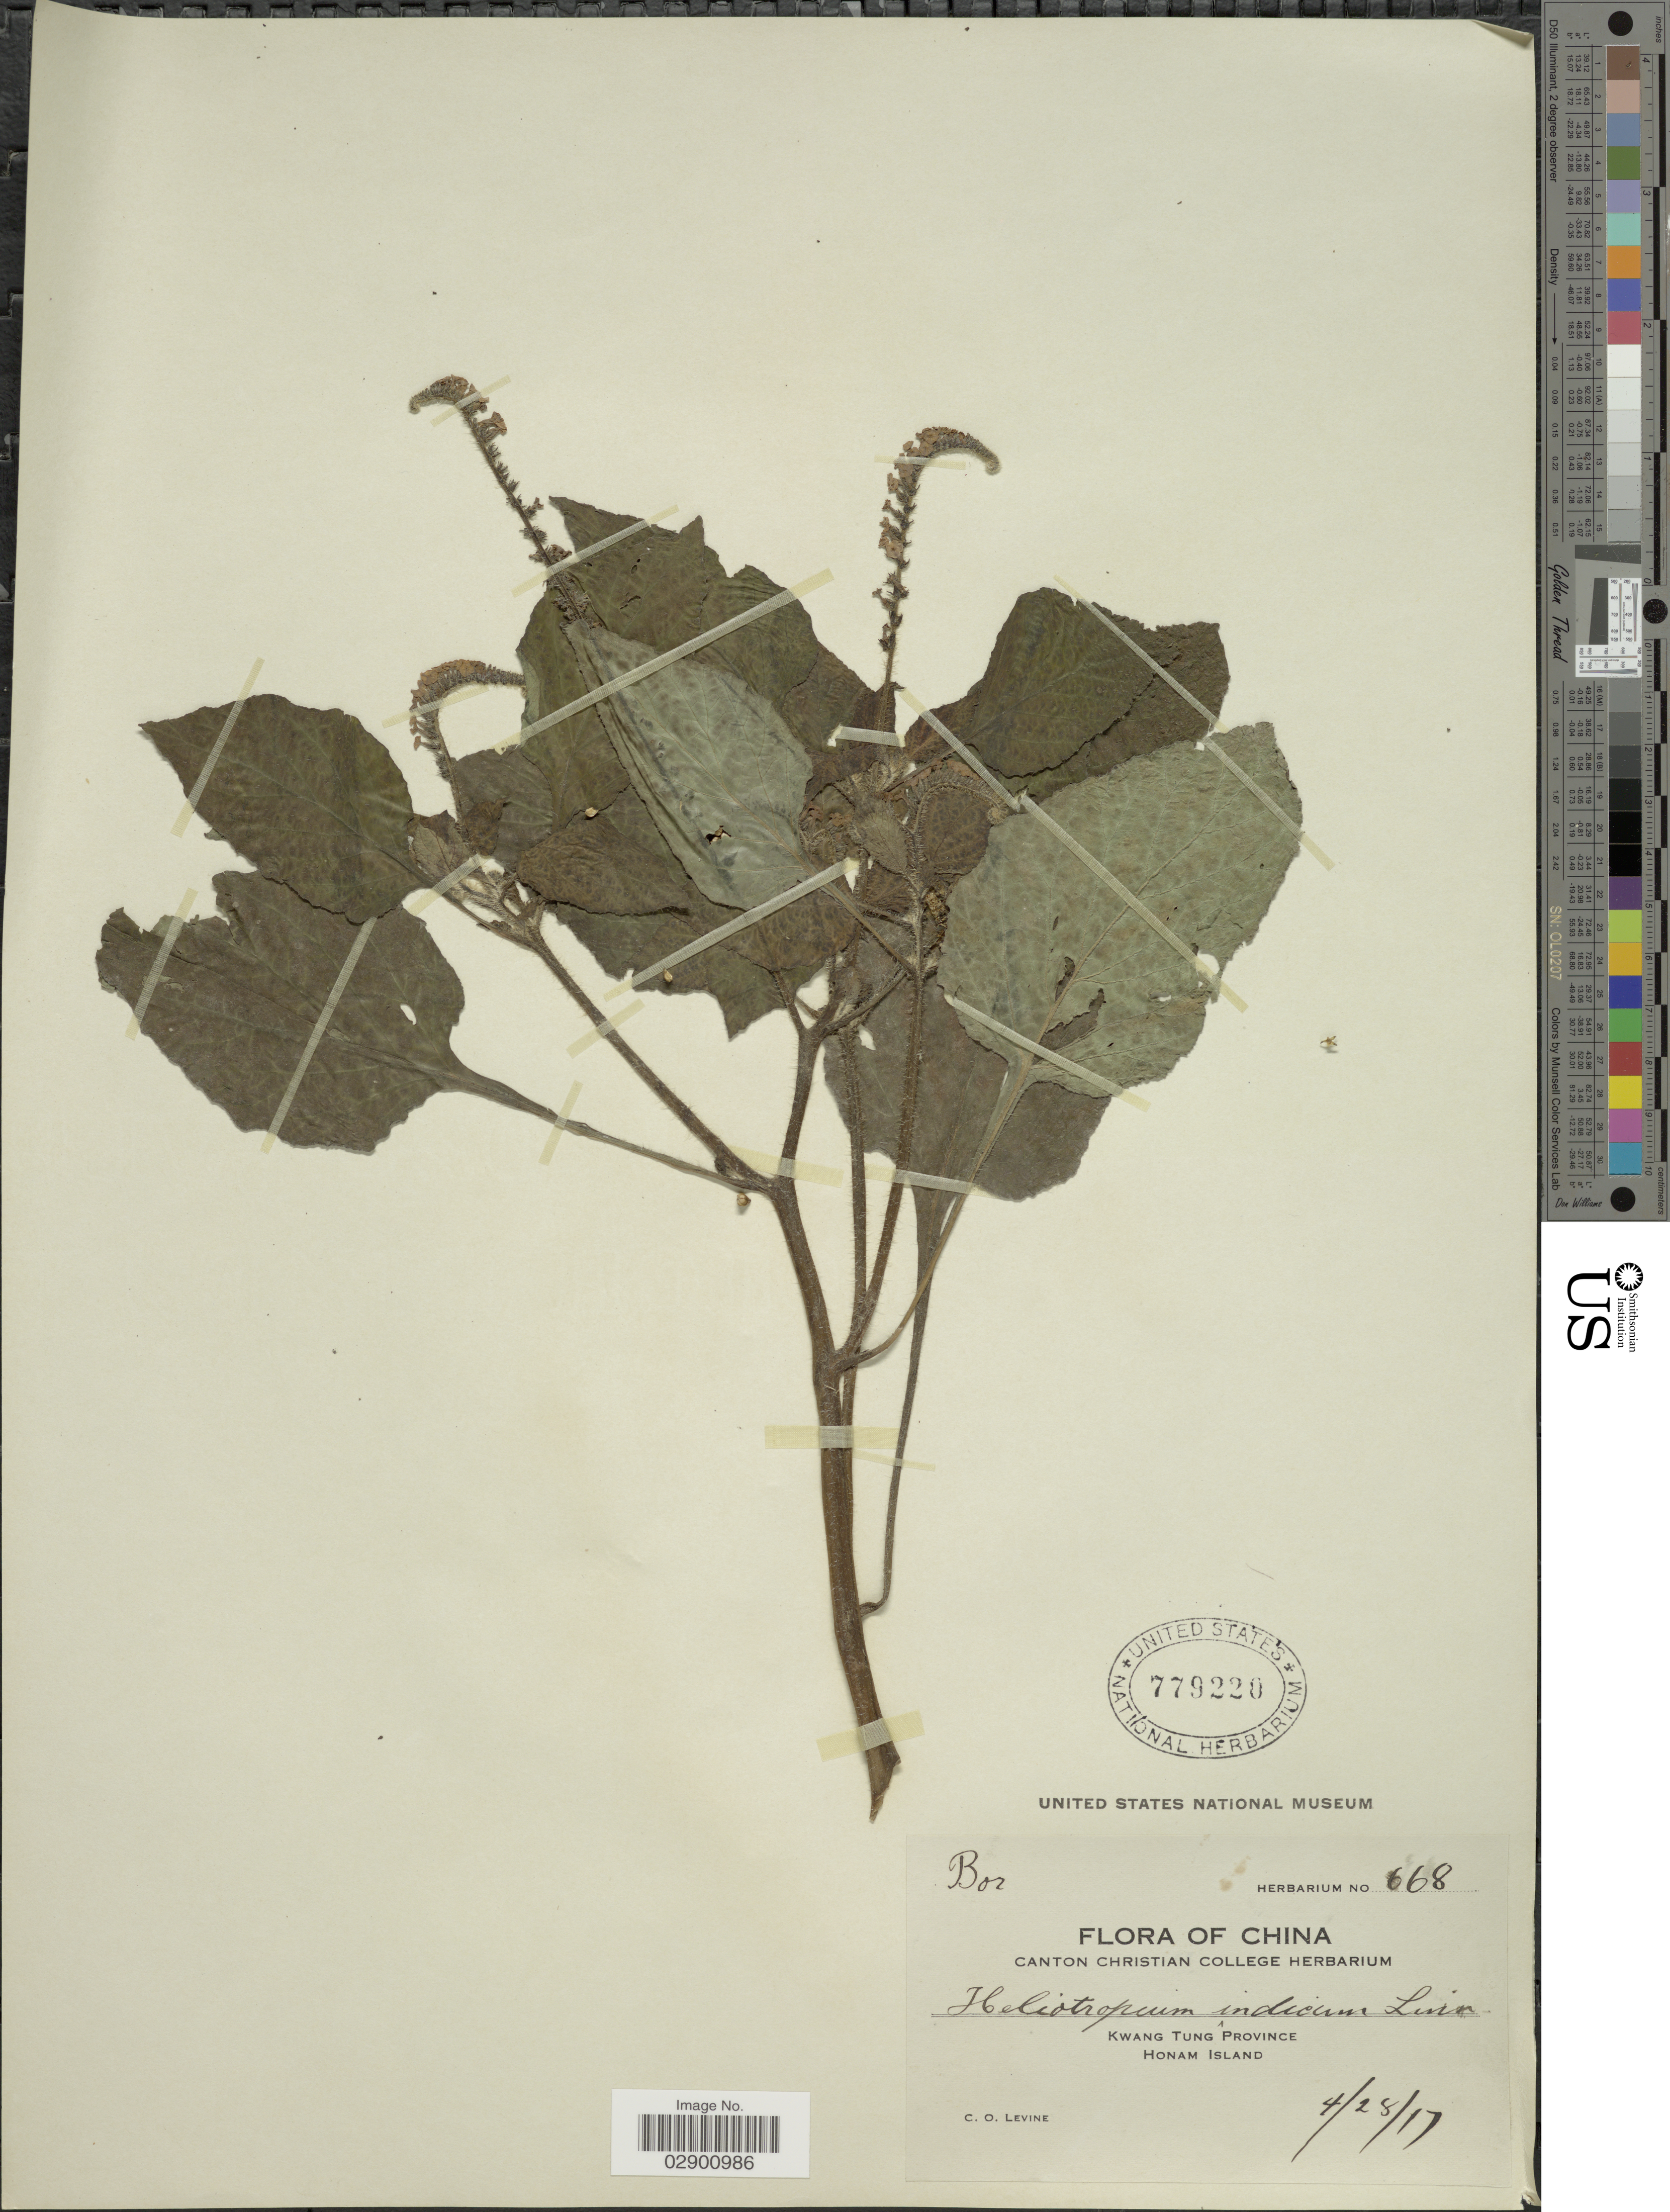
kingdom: Plantae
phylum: Tracheophyta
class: Magnoliopsida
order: Boraginales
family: Heliotropiaceae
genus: Heliotropium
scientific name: Heliotropium indicum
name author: L.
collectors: C. O. Levine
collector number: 668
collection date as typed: Transcribed d/m/y: 28/4/17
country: China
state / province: Guangdong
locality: Kwang Tung Province. Honam Island.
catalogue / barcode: US 779220